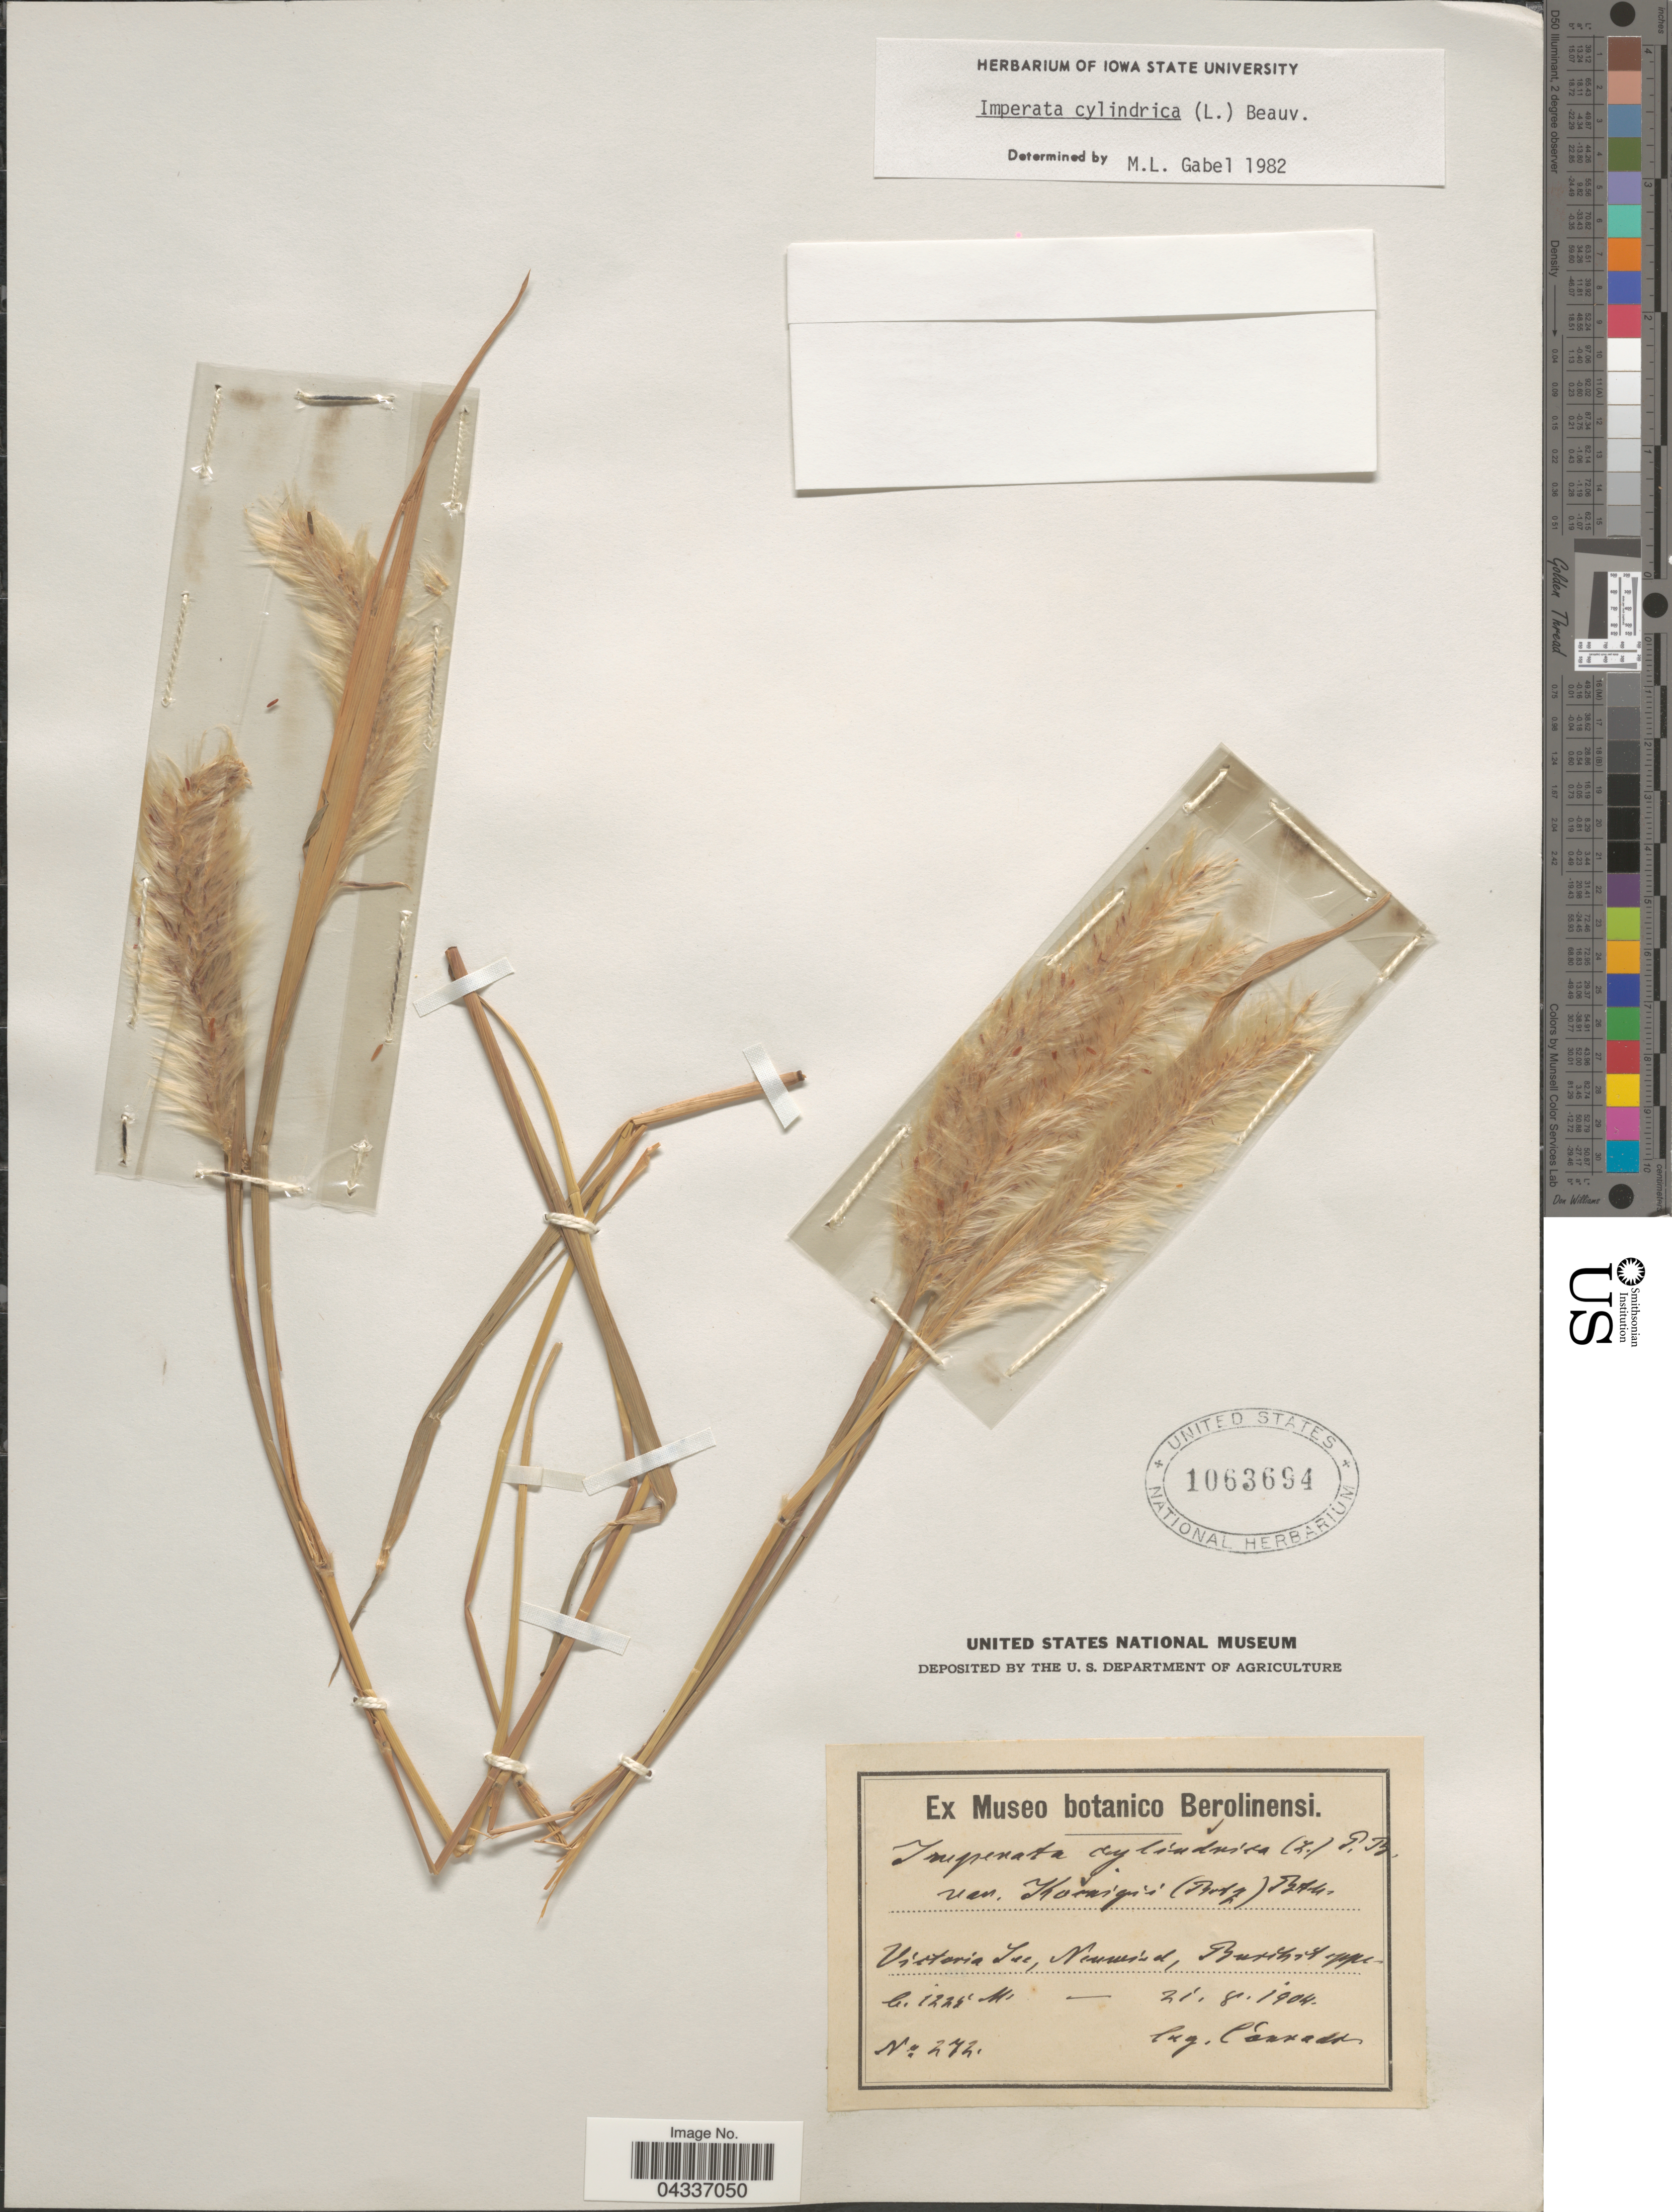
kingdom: Plantae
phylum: Tracheophyta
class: Liliopsida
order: Poales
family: Poaceae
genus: Imperata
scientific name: Imperata cylindrica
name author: (L.) P. Beauv.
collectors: Conradt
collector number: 272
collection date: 1904-08-21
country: Kenya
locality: Victoria See, Neuwied, Buschstappe.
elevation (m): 1225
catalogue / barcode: US 1063694